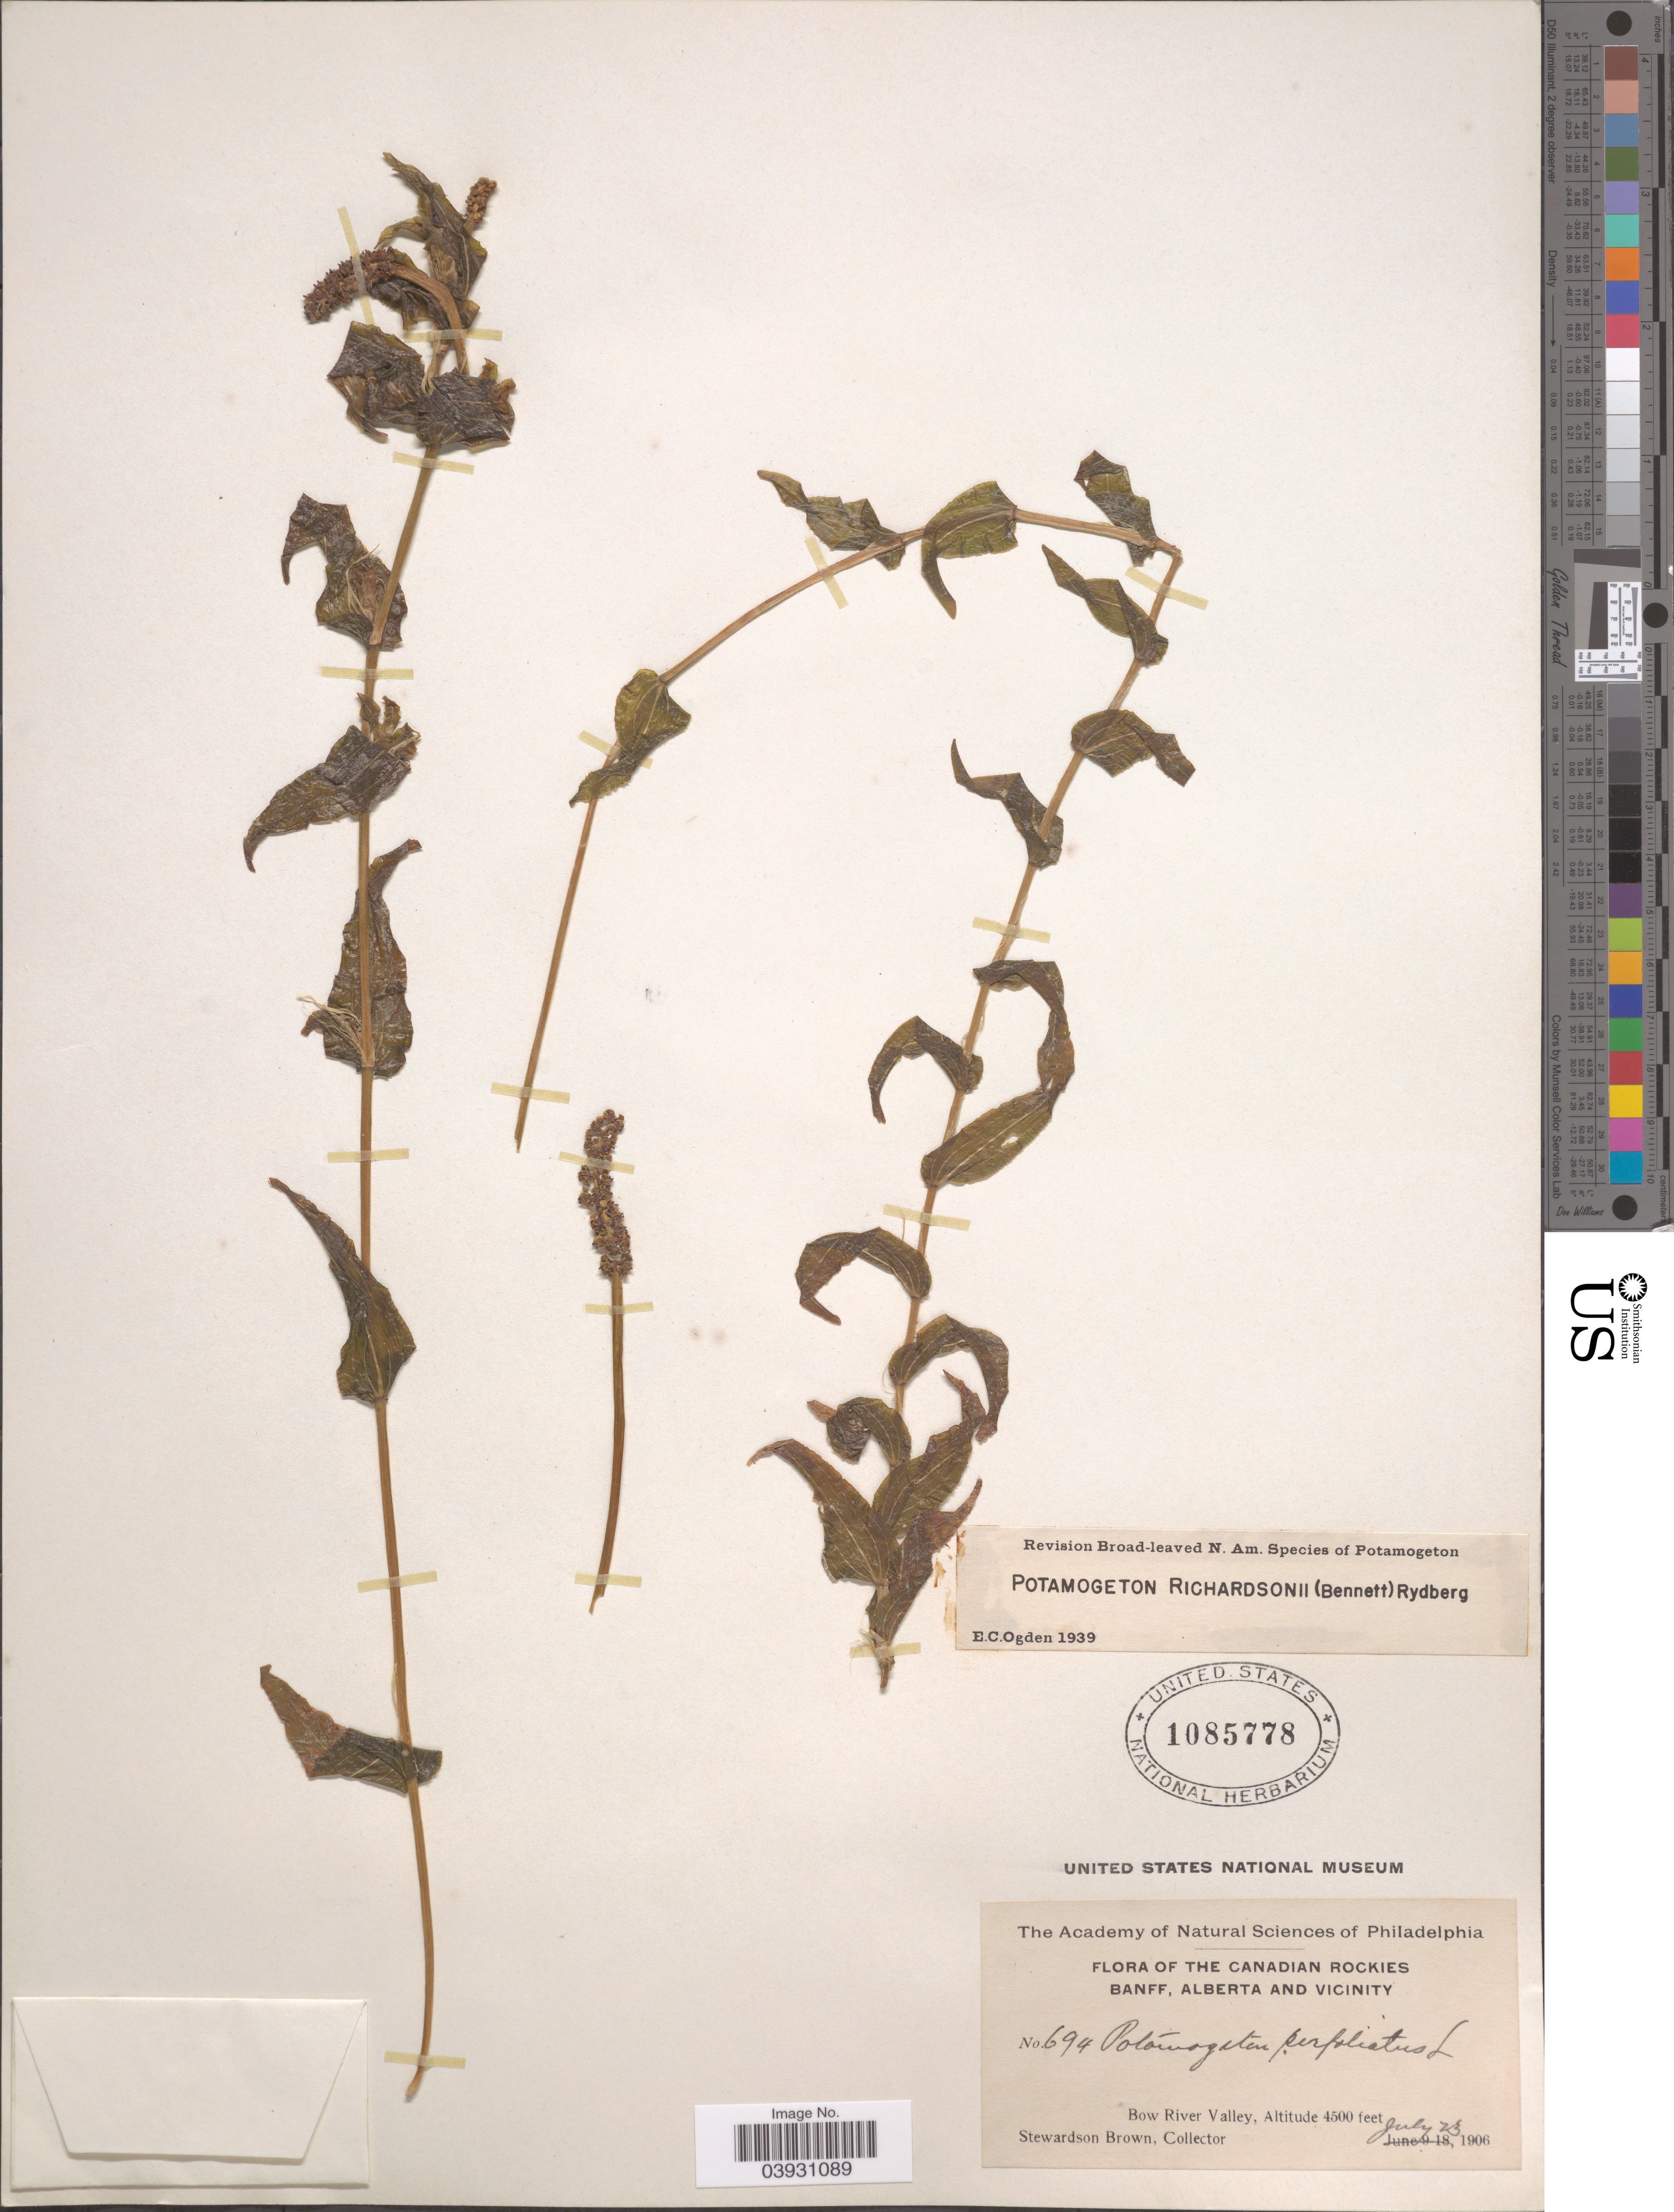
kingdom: Plantae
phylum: Tracheophyta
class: Liliopsida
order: Alismatales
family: Potamogetonaceae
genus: Potamogeton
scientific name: Potamogeton richardsonii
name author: (A.W. Benn.) Rydb.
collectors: S. Brown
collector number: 694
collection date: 1906-07-23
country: Canada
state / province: Alberta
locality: Canadian Rockies Banff, Alberta and Vicinity. Bow River Valley.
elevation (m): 1372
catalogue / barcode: US 1085778